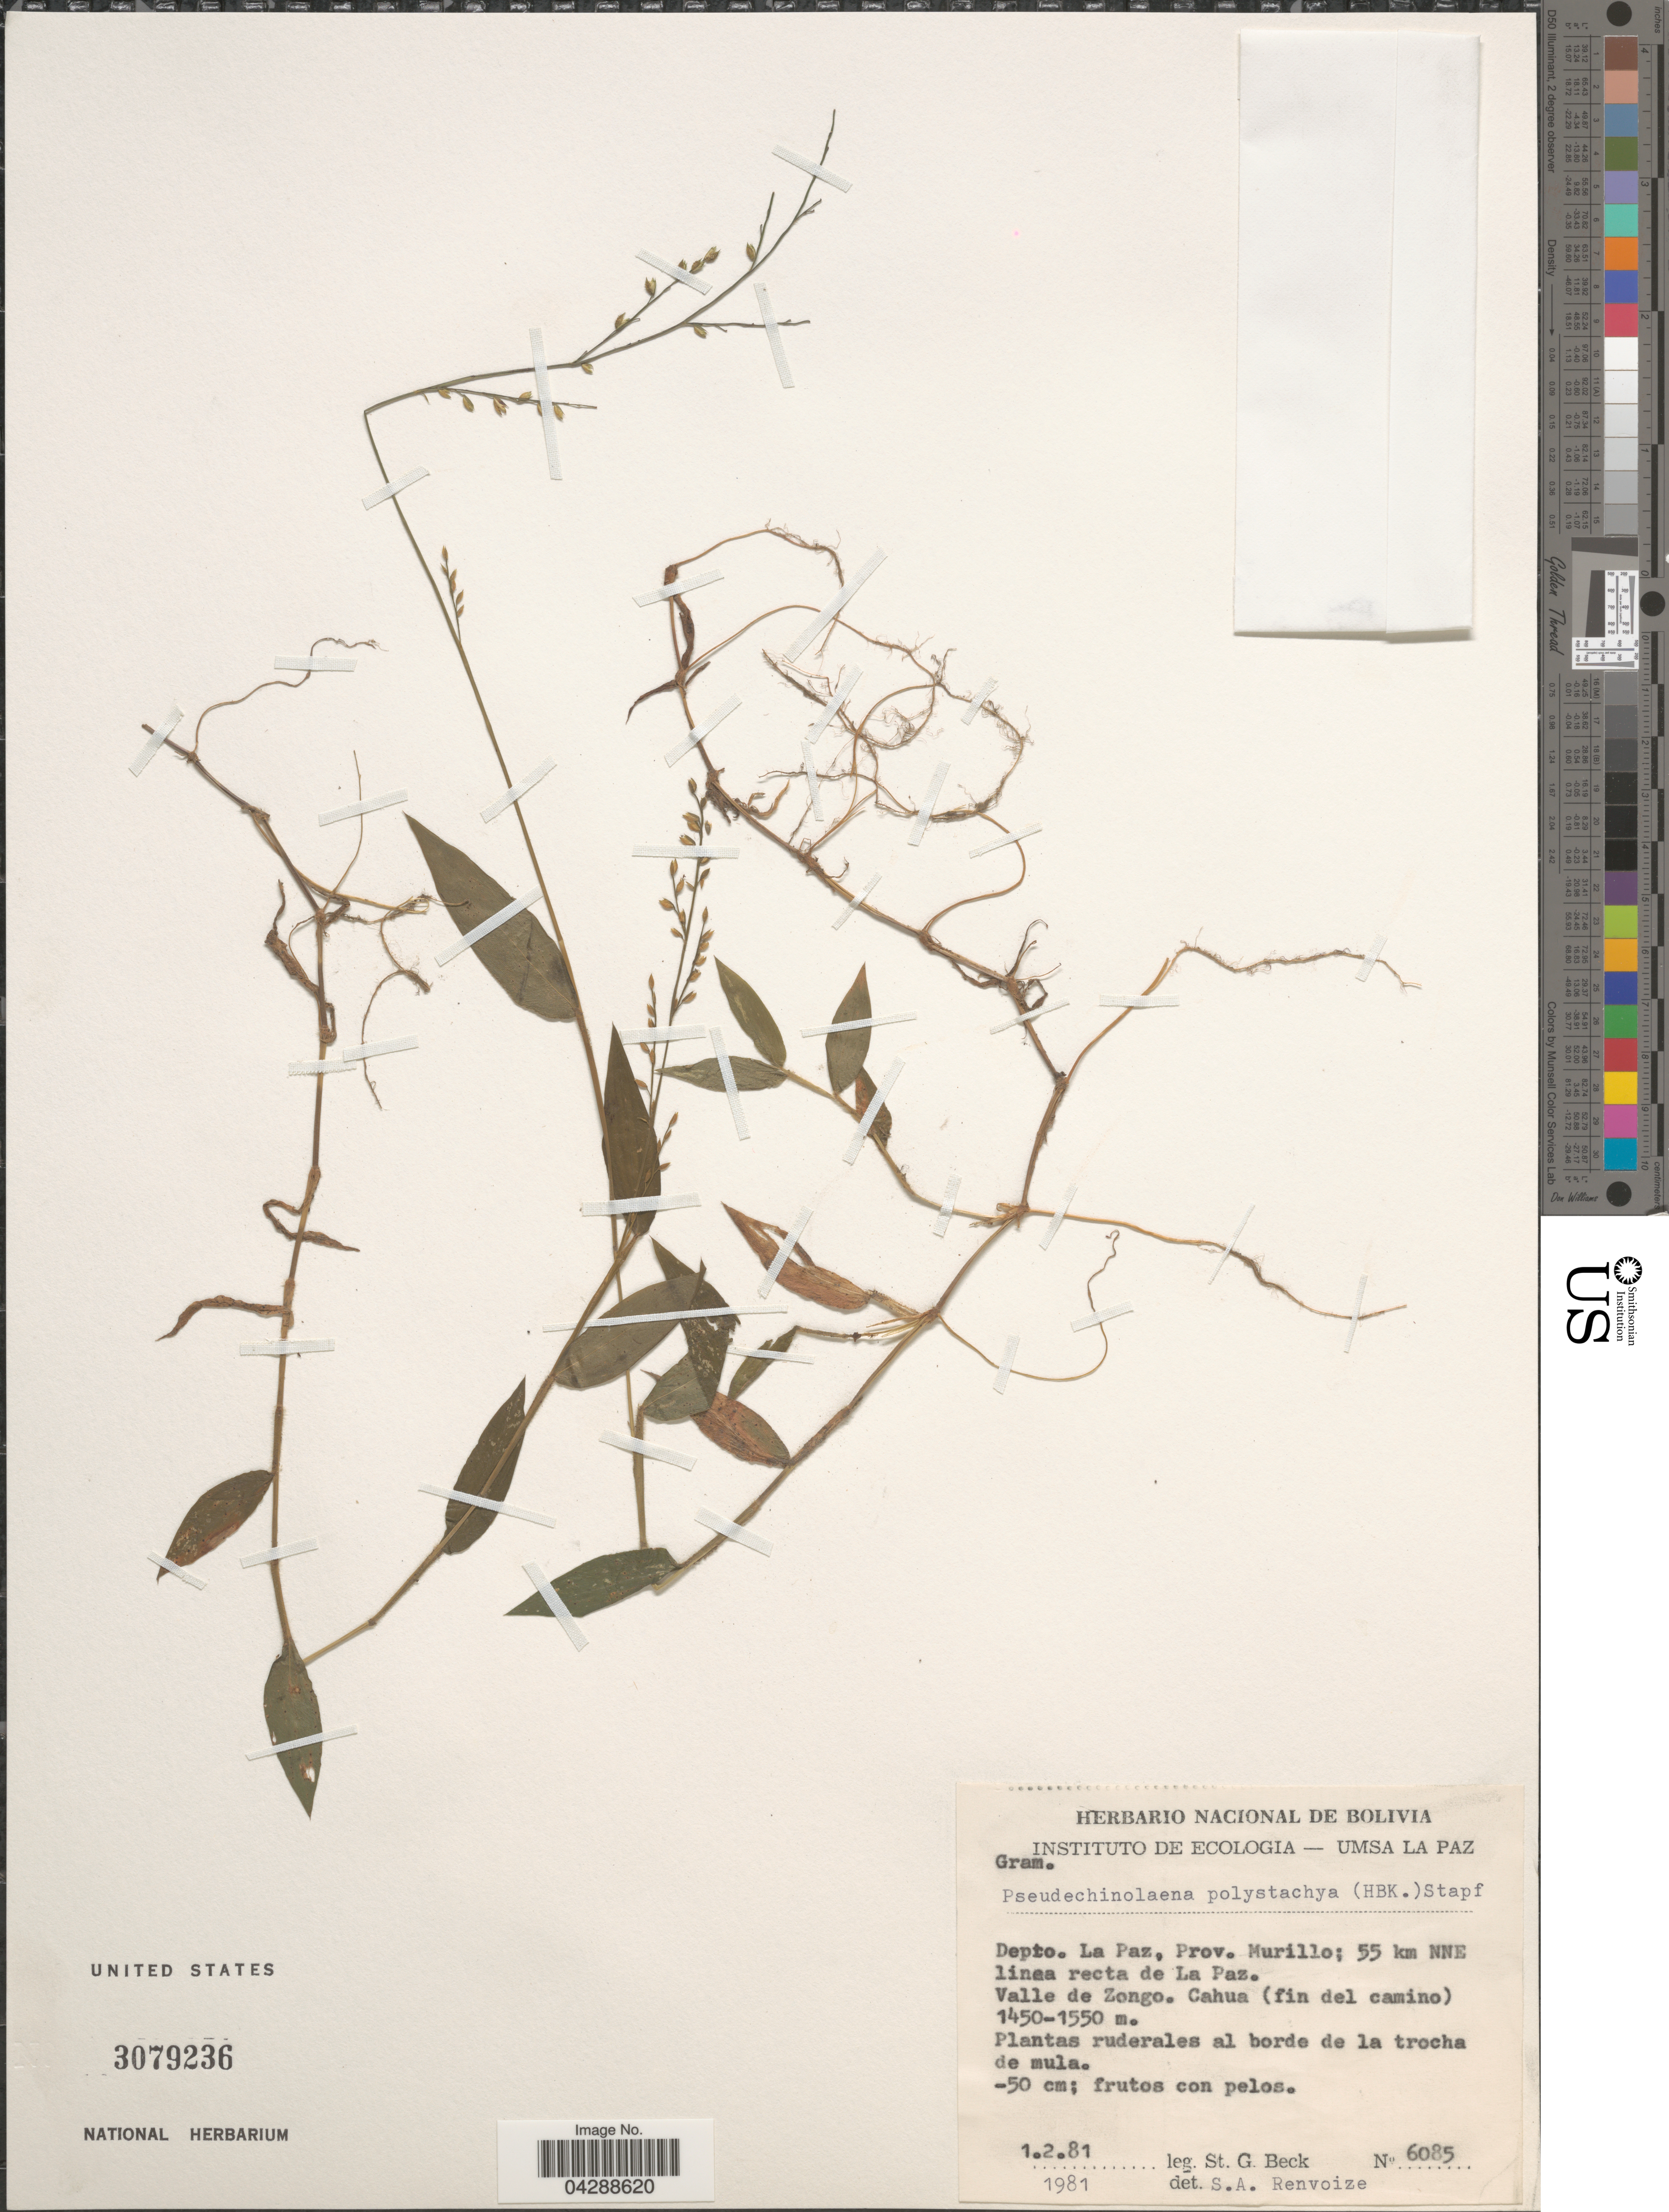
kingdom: Plantae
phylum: Tracheophyta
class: Liliopsida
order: Poales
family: Poaceae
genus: Pseudechinolaena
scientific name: Pseudechinolaena polystachya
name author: (Kunth) Stapf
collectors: S. G. Beck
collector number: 6085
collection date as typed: Transcribed d/m/y: 1/2/81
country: Bolivia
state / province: La Paz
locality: Depto. La Paz, Prov. Murillo; 55 km NNE linea recta da La Paz. Valle de Zongo. Cahua (fin del camino).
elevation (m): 1450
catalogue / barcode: US 3079236